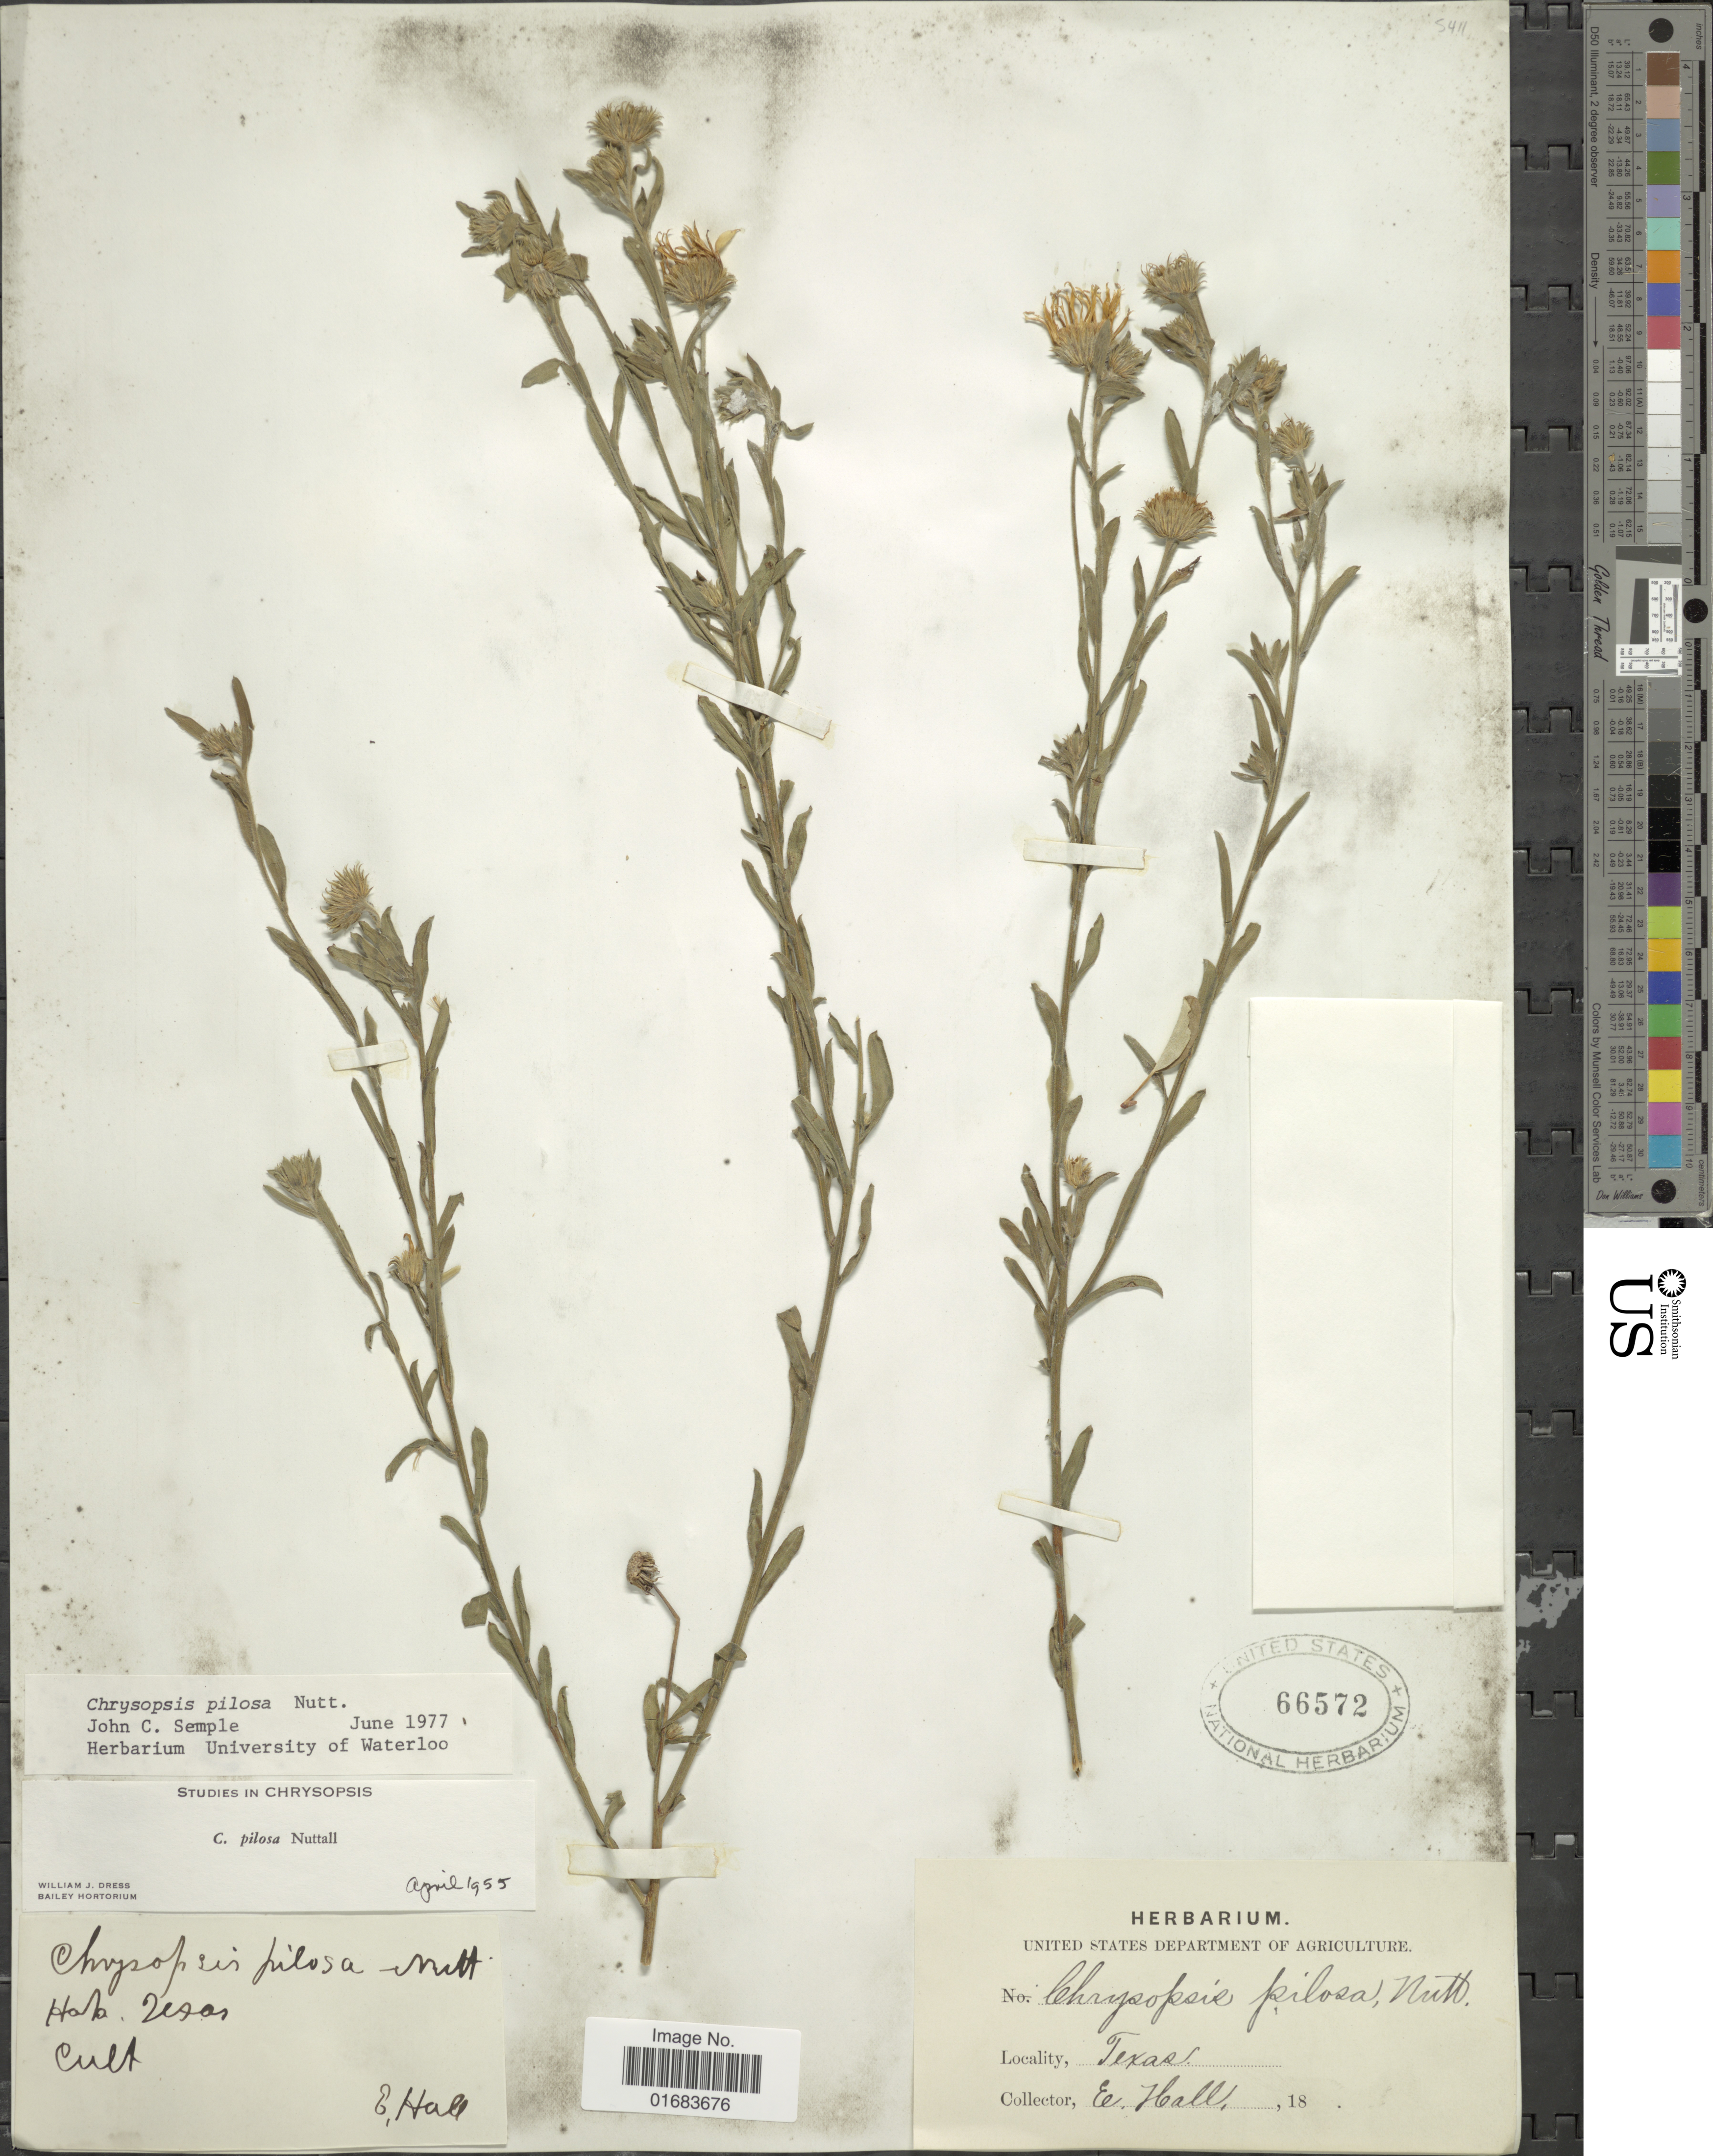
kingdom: Plantae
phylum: Tracheophyta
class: Magnoliopsida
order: Asterales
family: Asteraceae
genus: Chrysopsis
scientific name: Chrysopsis pilosa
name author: Nutt.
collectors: E. Hall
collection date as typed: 18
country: United States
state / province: Texas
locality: Texas.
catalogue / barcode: US 66572